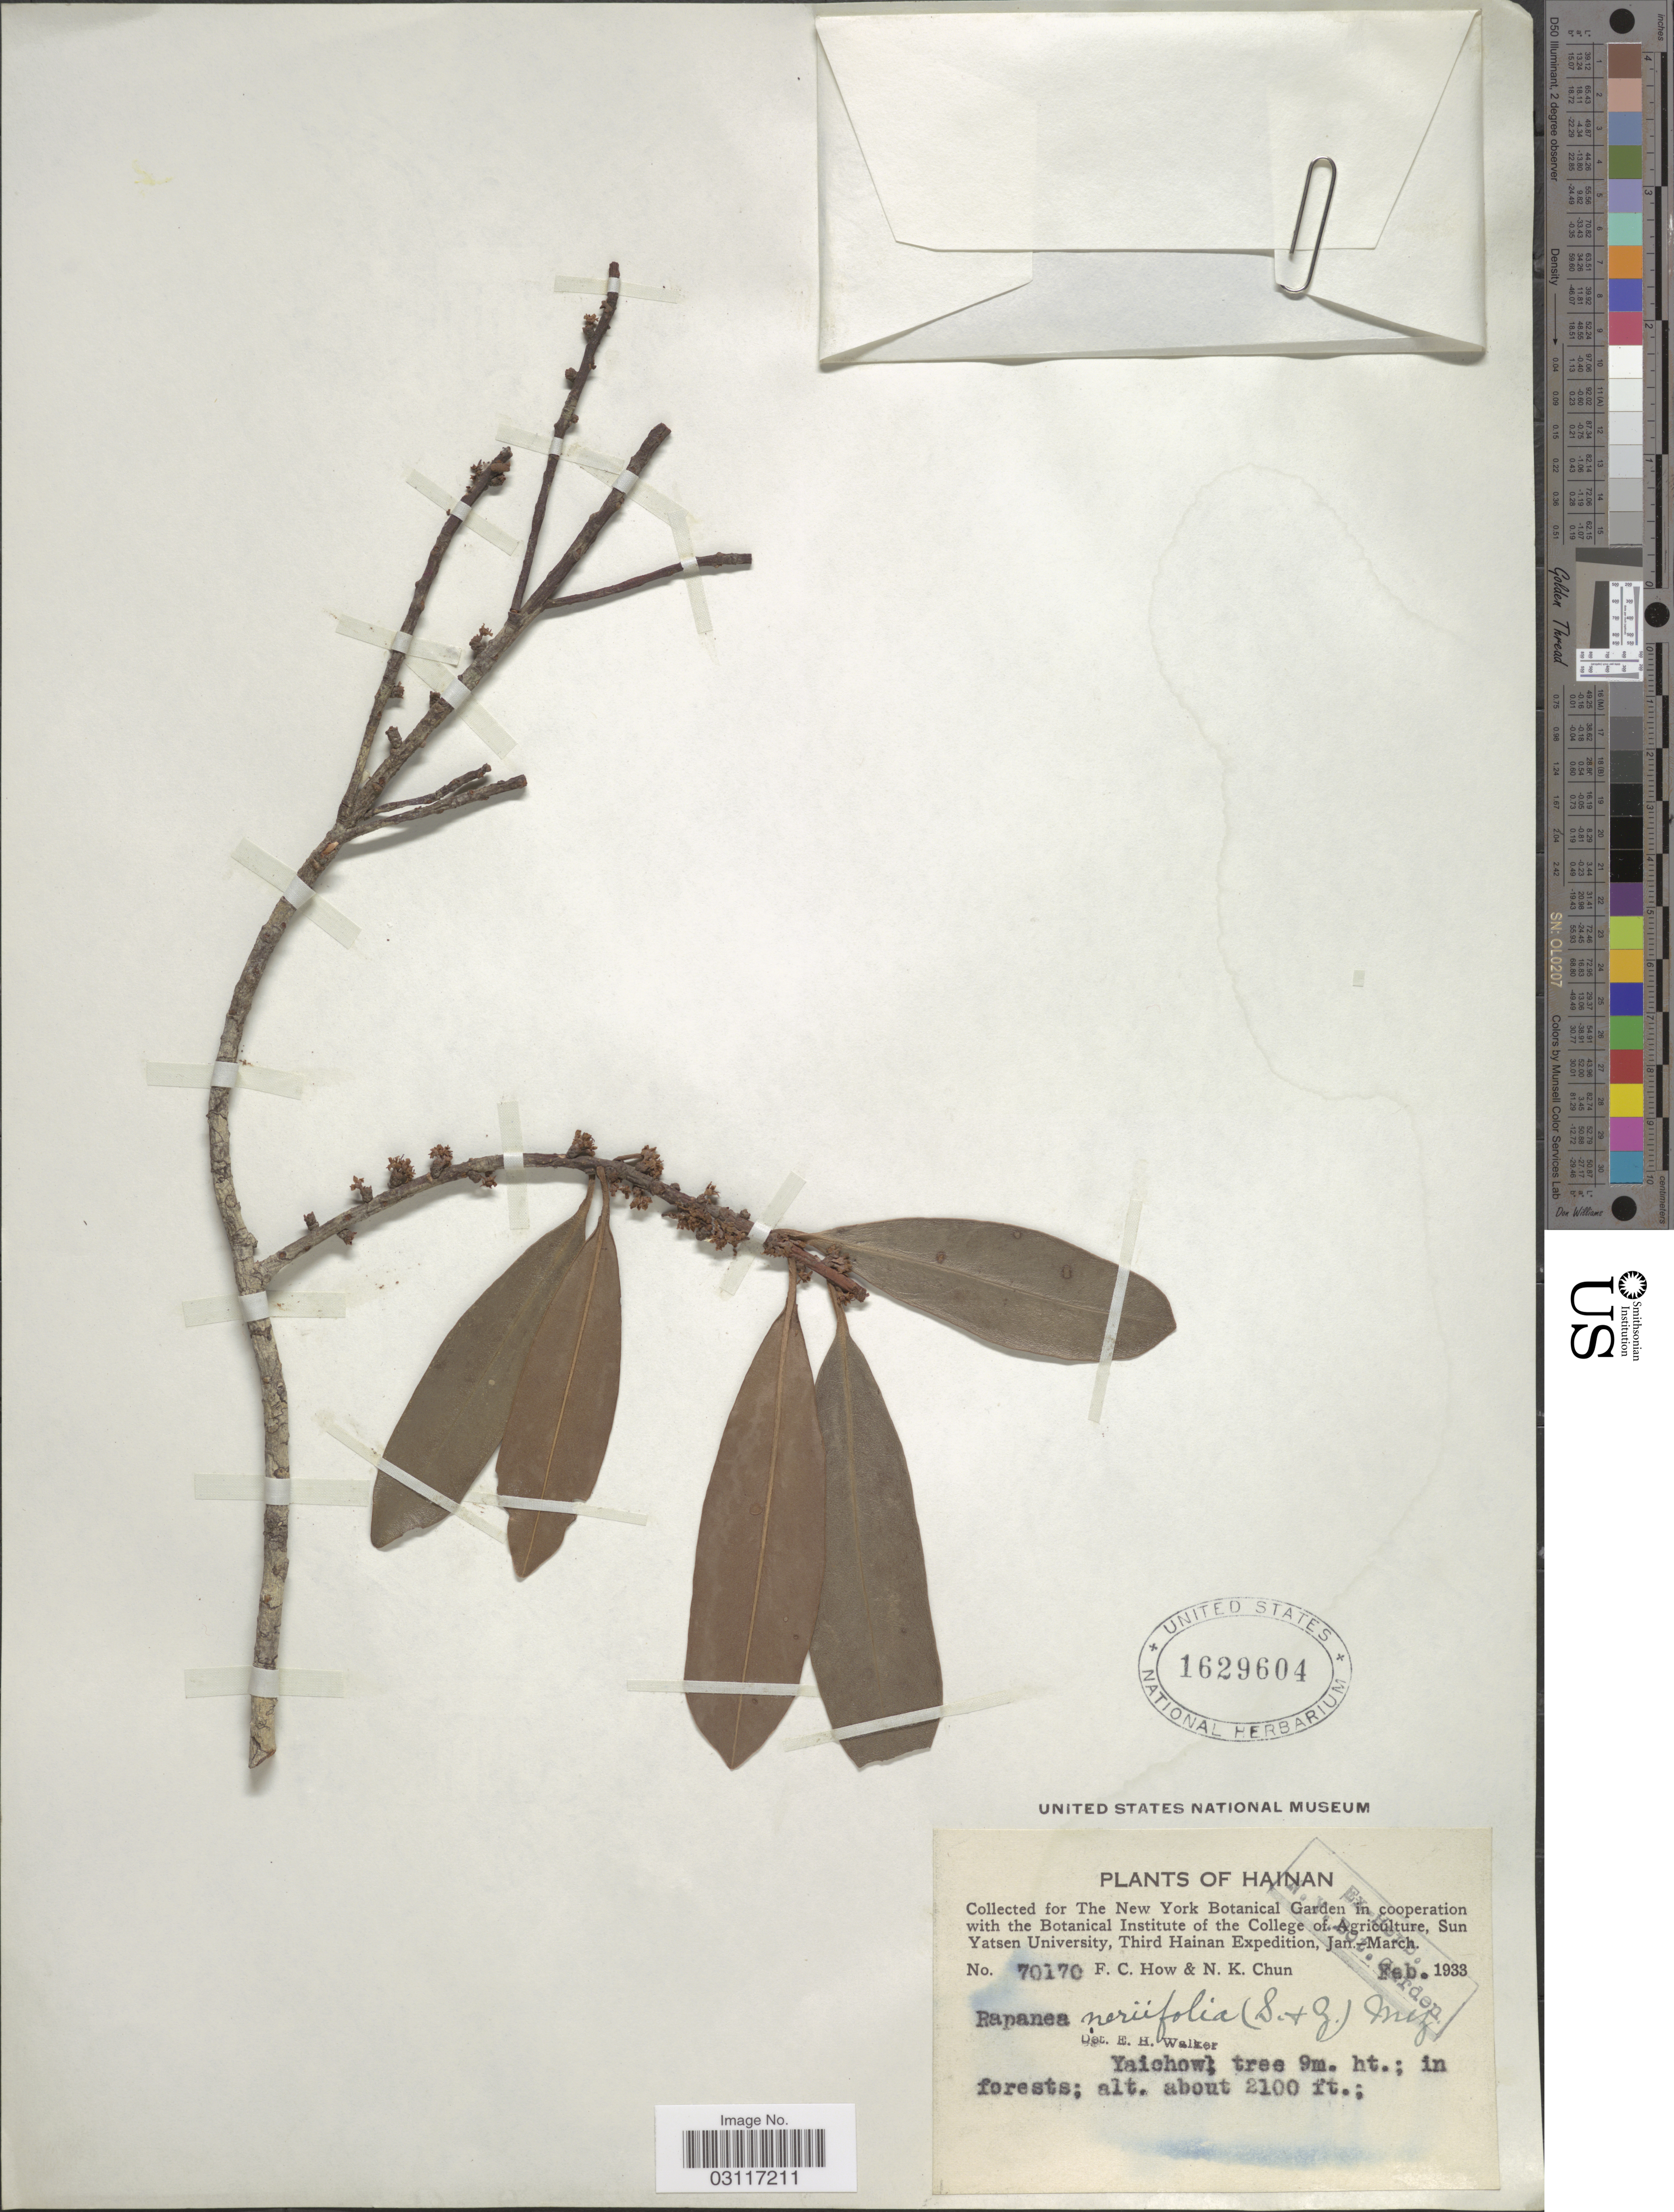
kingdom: Plantae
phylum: Tracheophyta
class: Magnoliopsida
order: Ericales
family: Primulaceae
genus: Myrsine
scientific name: Myrsine seguinii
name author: H. Lév.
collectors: F. C. How & N. K. Chun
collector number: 70170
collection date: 1933-02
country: China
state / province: Hainan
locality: Yaichow.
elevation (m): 640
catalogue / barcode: US 1629604